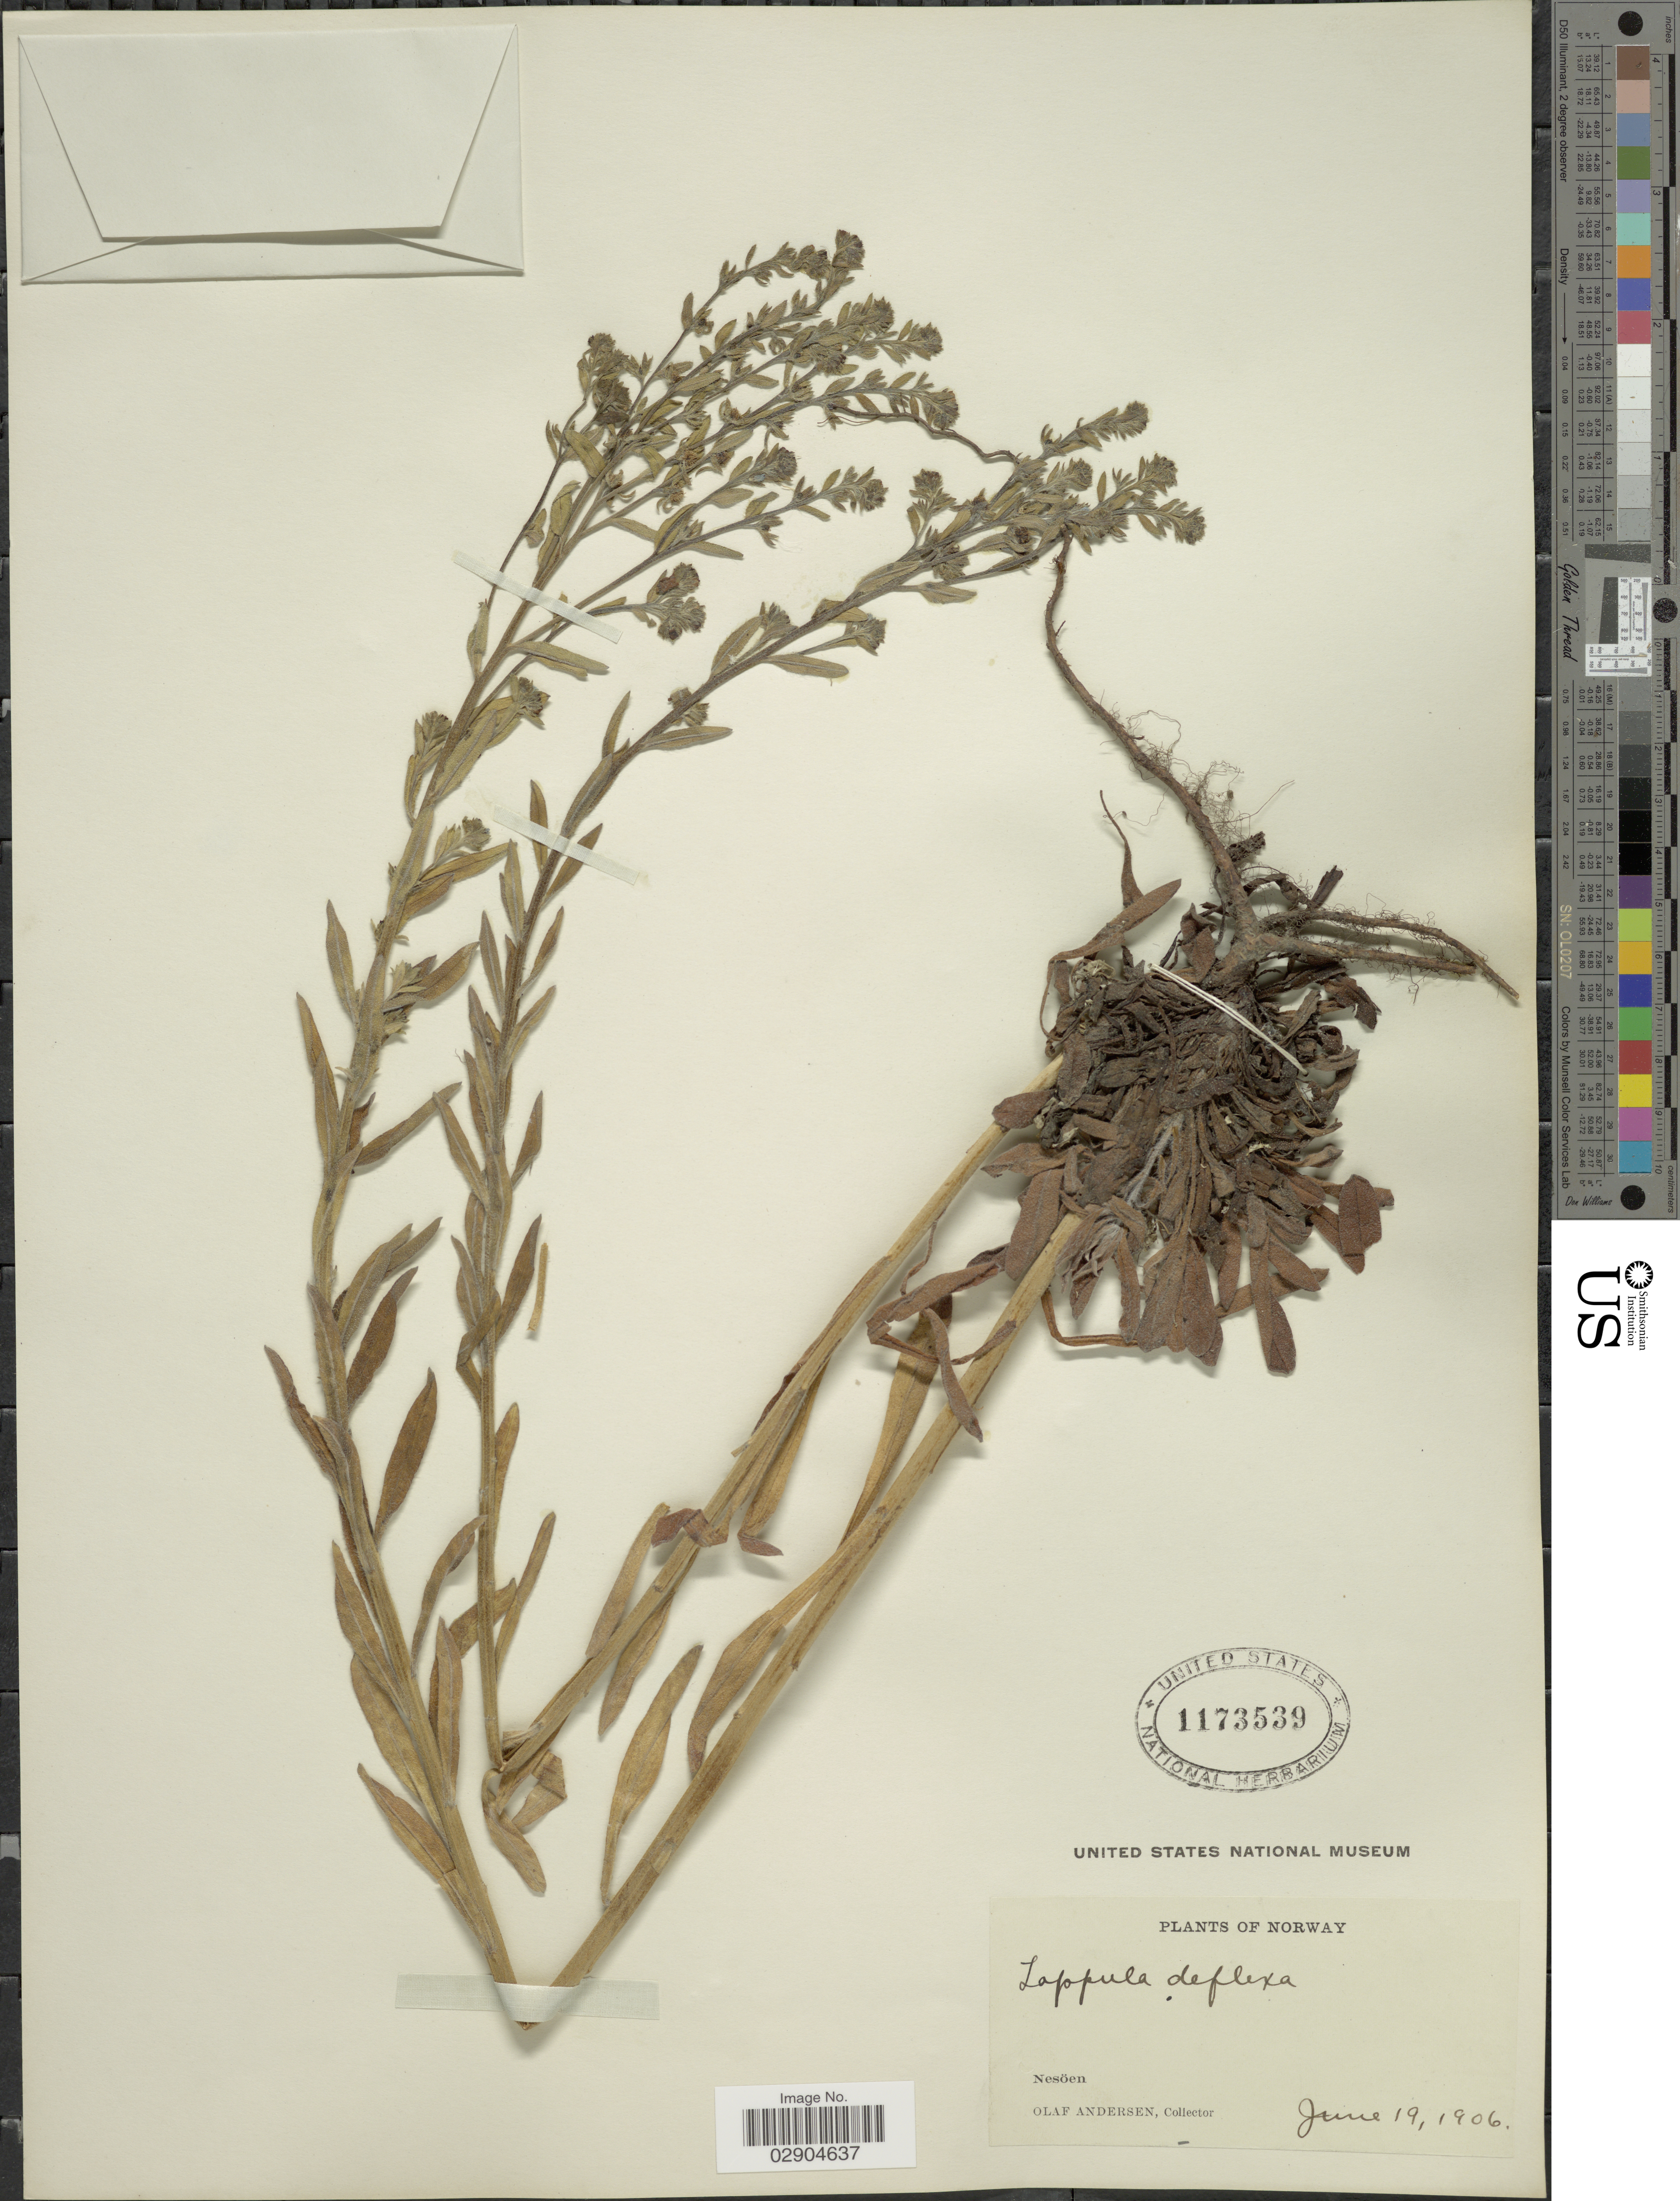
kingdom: Plantae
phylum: Tracheophyta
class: Magnoliopsida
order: Boraginales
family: Boraginaceae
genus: Lappula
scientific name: Lappula deflexa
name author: (Wahlenb.) Garcke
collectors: O. Andersen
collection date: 1906-06-19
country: Norway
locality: Nesöen.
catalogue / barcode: US 1173539